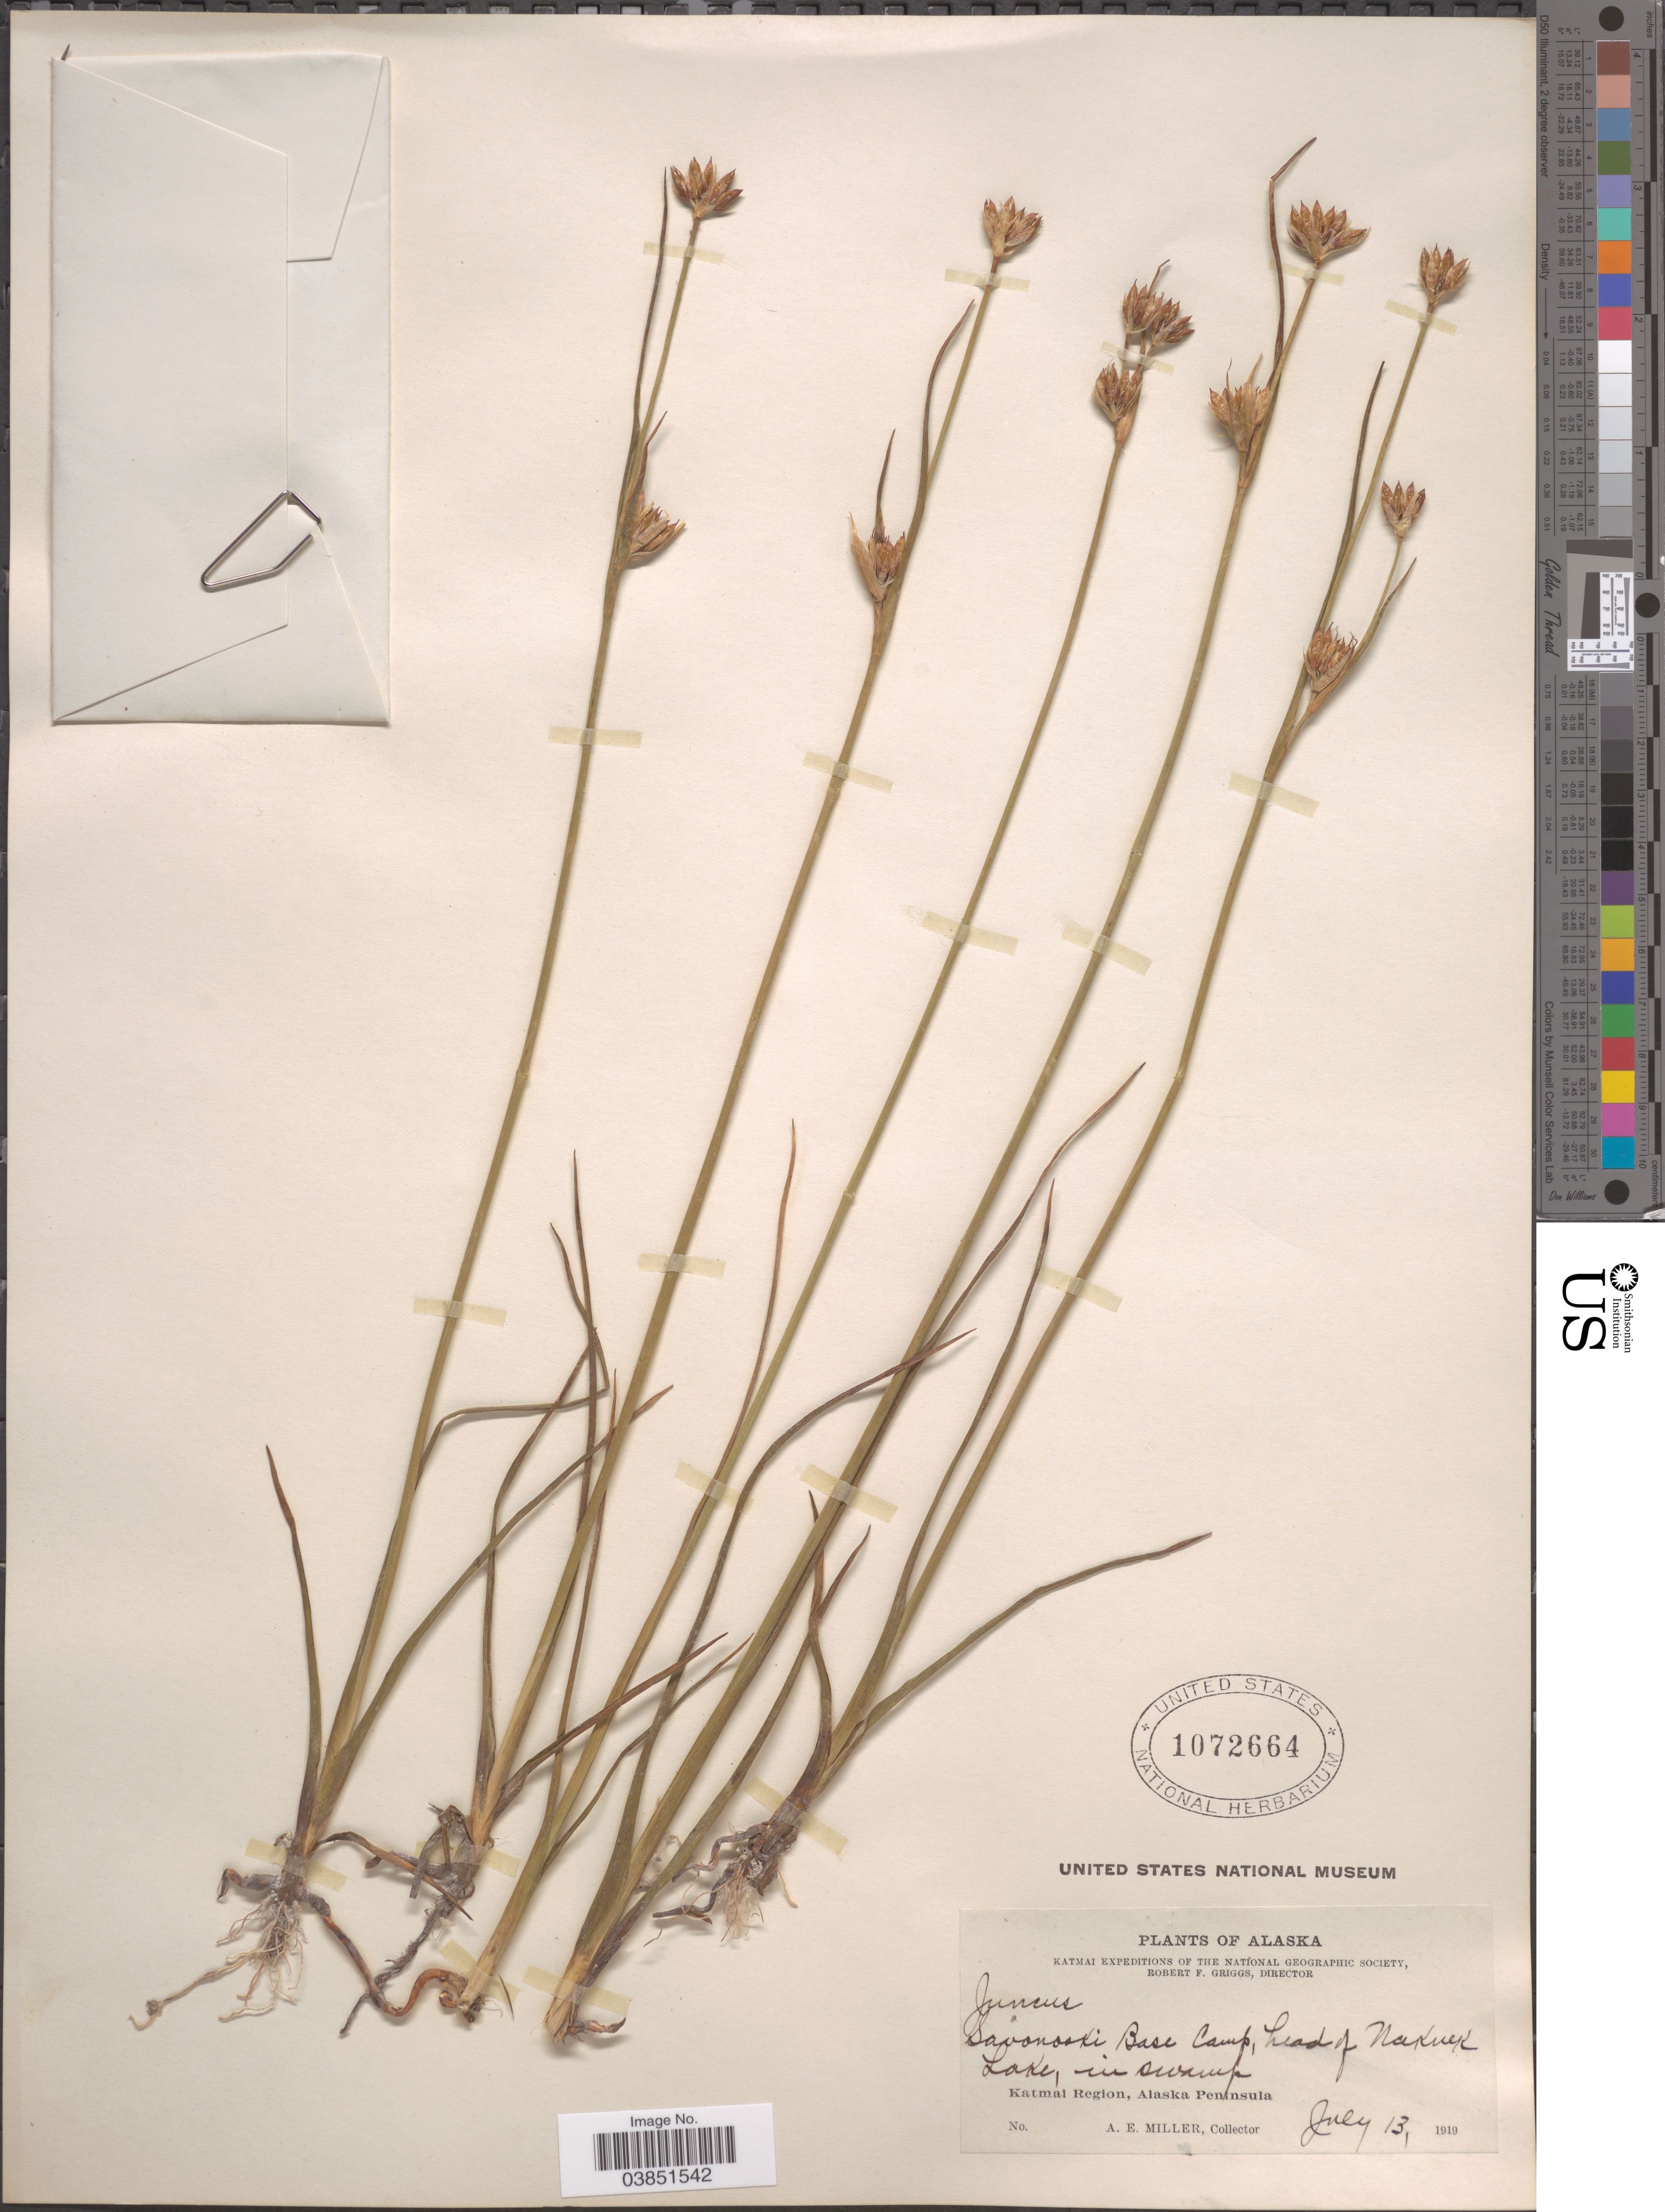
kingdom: Plantae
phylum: Tracheophyta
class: Liliopsida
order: Poales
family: Juncaceae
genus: Juncus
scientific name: Juncus castaneus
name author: Sm.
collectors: A. E. Miller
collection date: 1919-07-13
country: United States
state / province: Alaska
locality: Savonoski Base Camp, head of Naknek Lake. Katmai Region, Alaska Peninsula.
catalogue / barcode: US 1072664